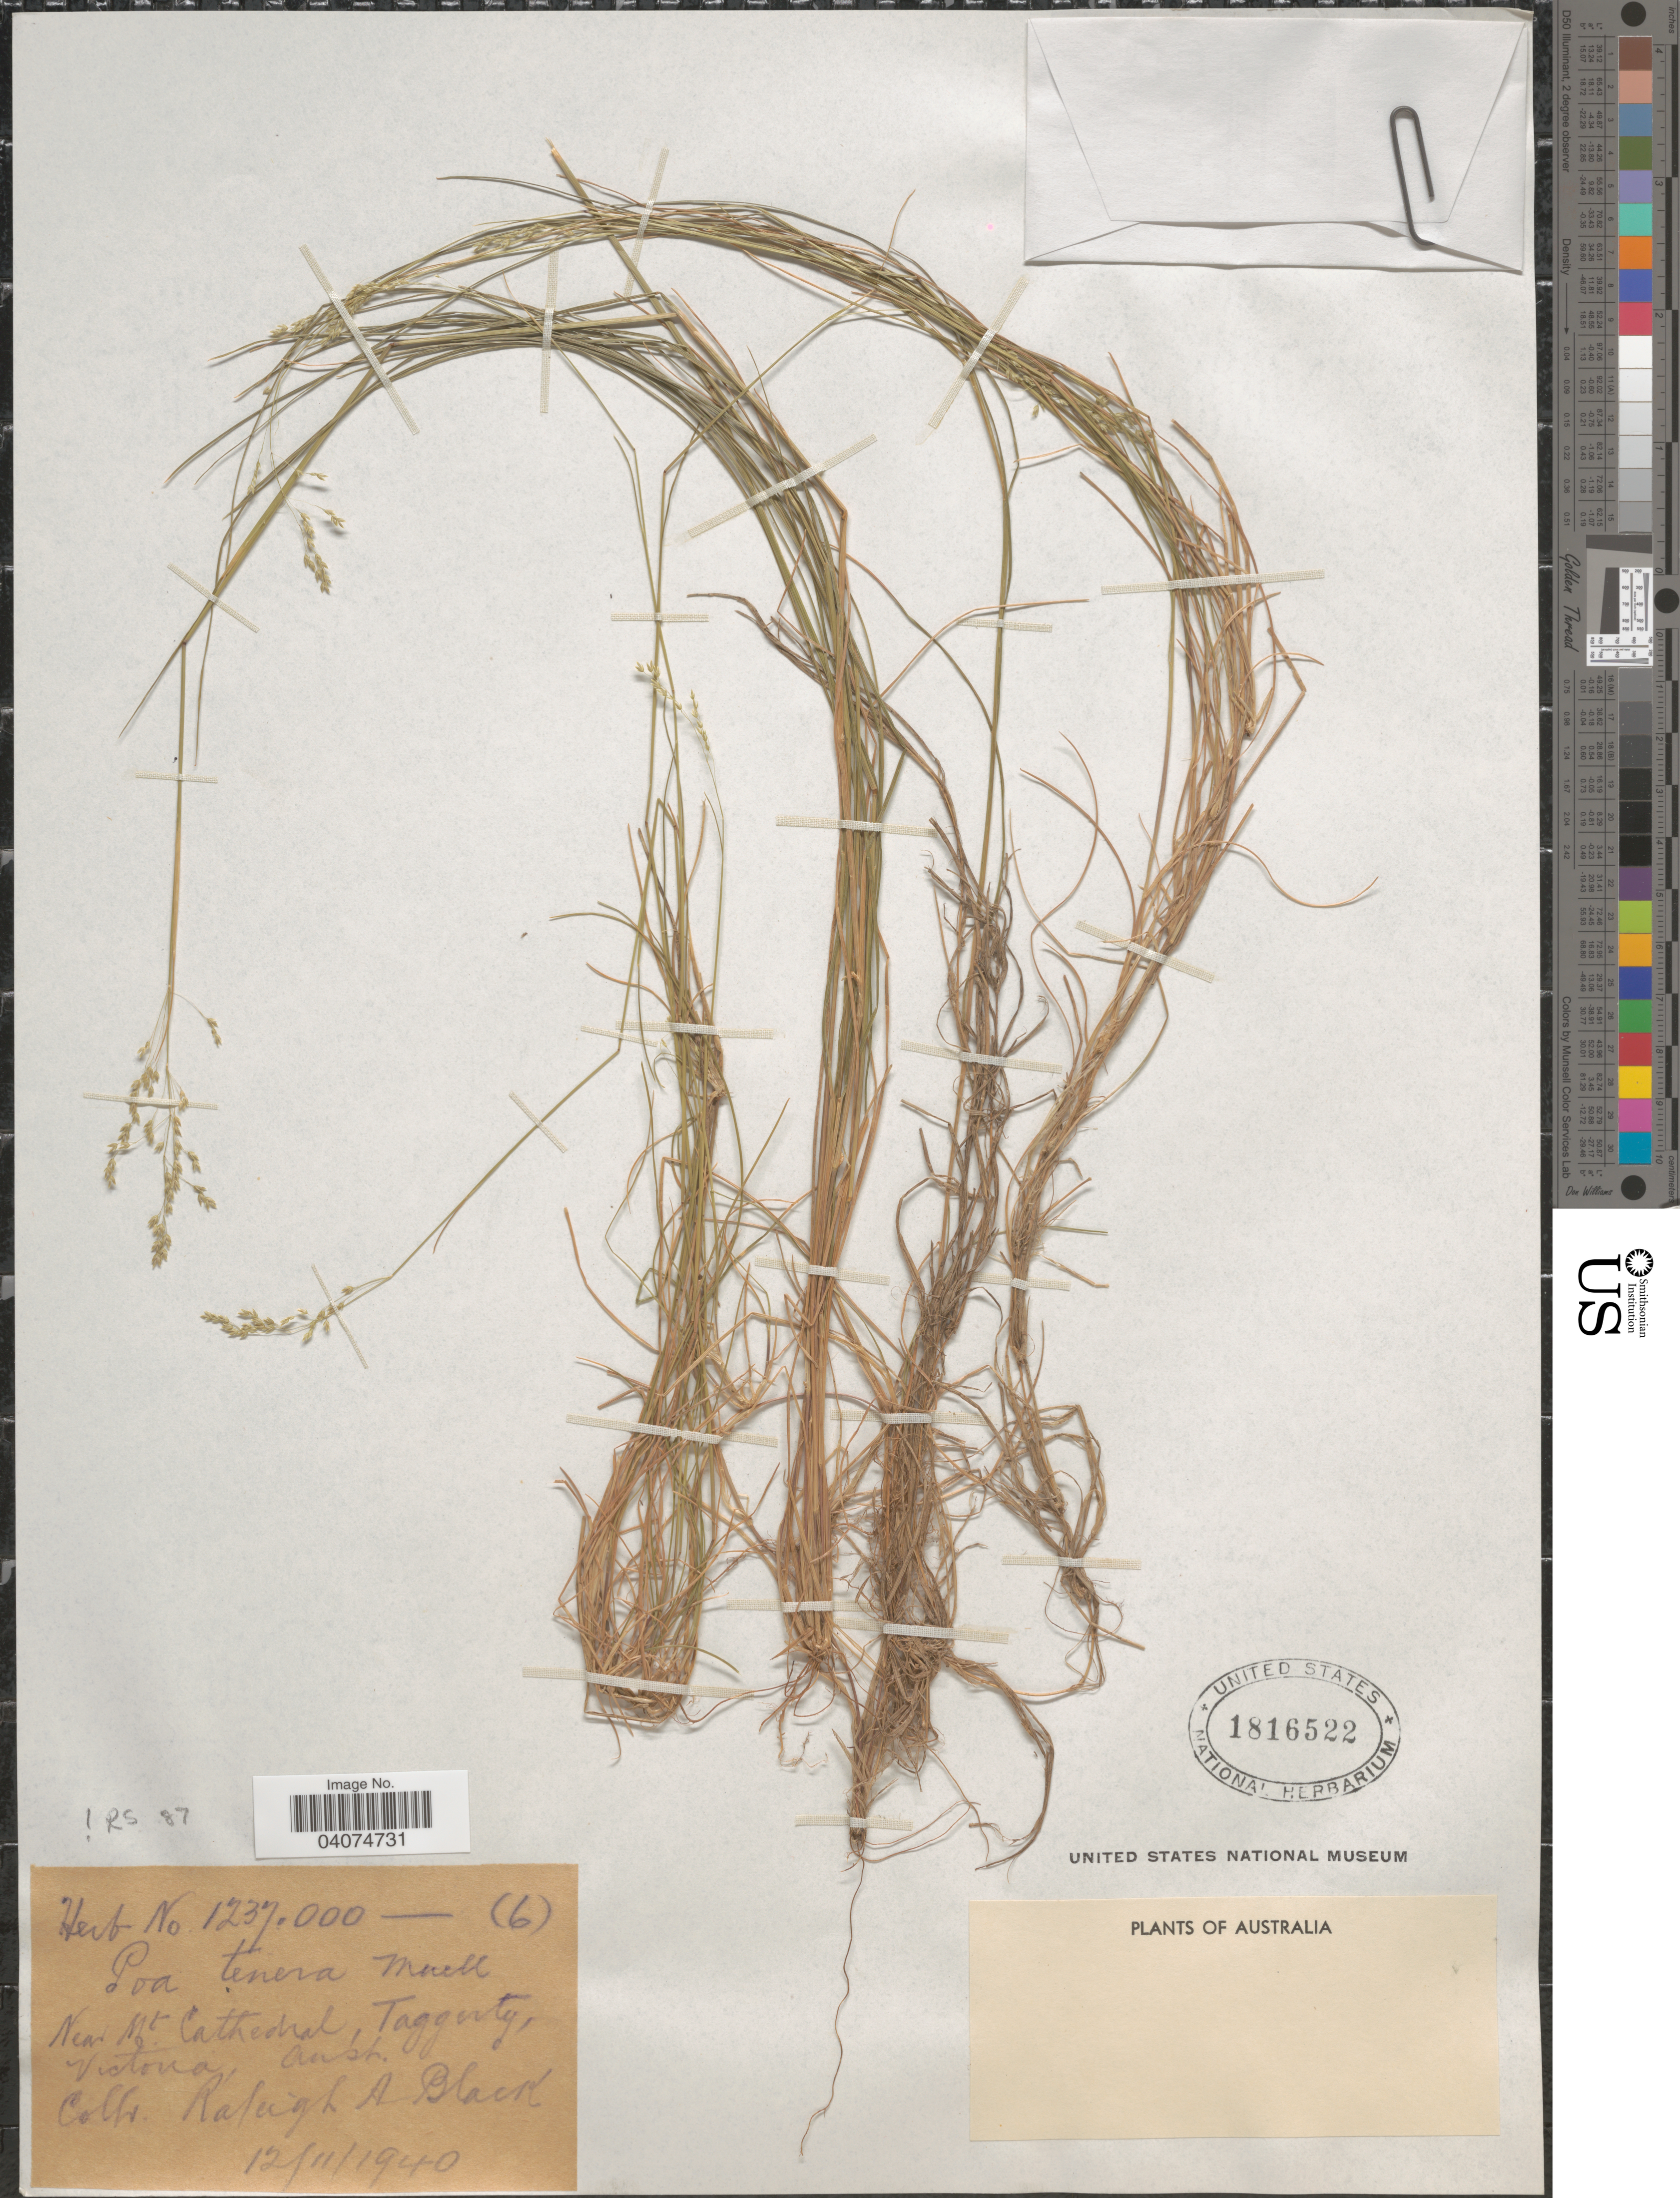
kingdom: Plantae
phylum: Tracheophyta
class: Liliopsida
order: Poales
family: Poaceae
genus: Poa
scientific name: Poa tenera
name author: F. Muell. ex Hook. f.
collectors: R. A. Black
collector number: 1237.000-(6)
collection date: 1940-11-12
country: Australia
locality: Near Mt. Cathedral, Taggerty, Victoria.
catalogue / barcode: US 1816522